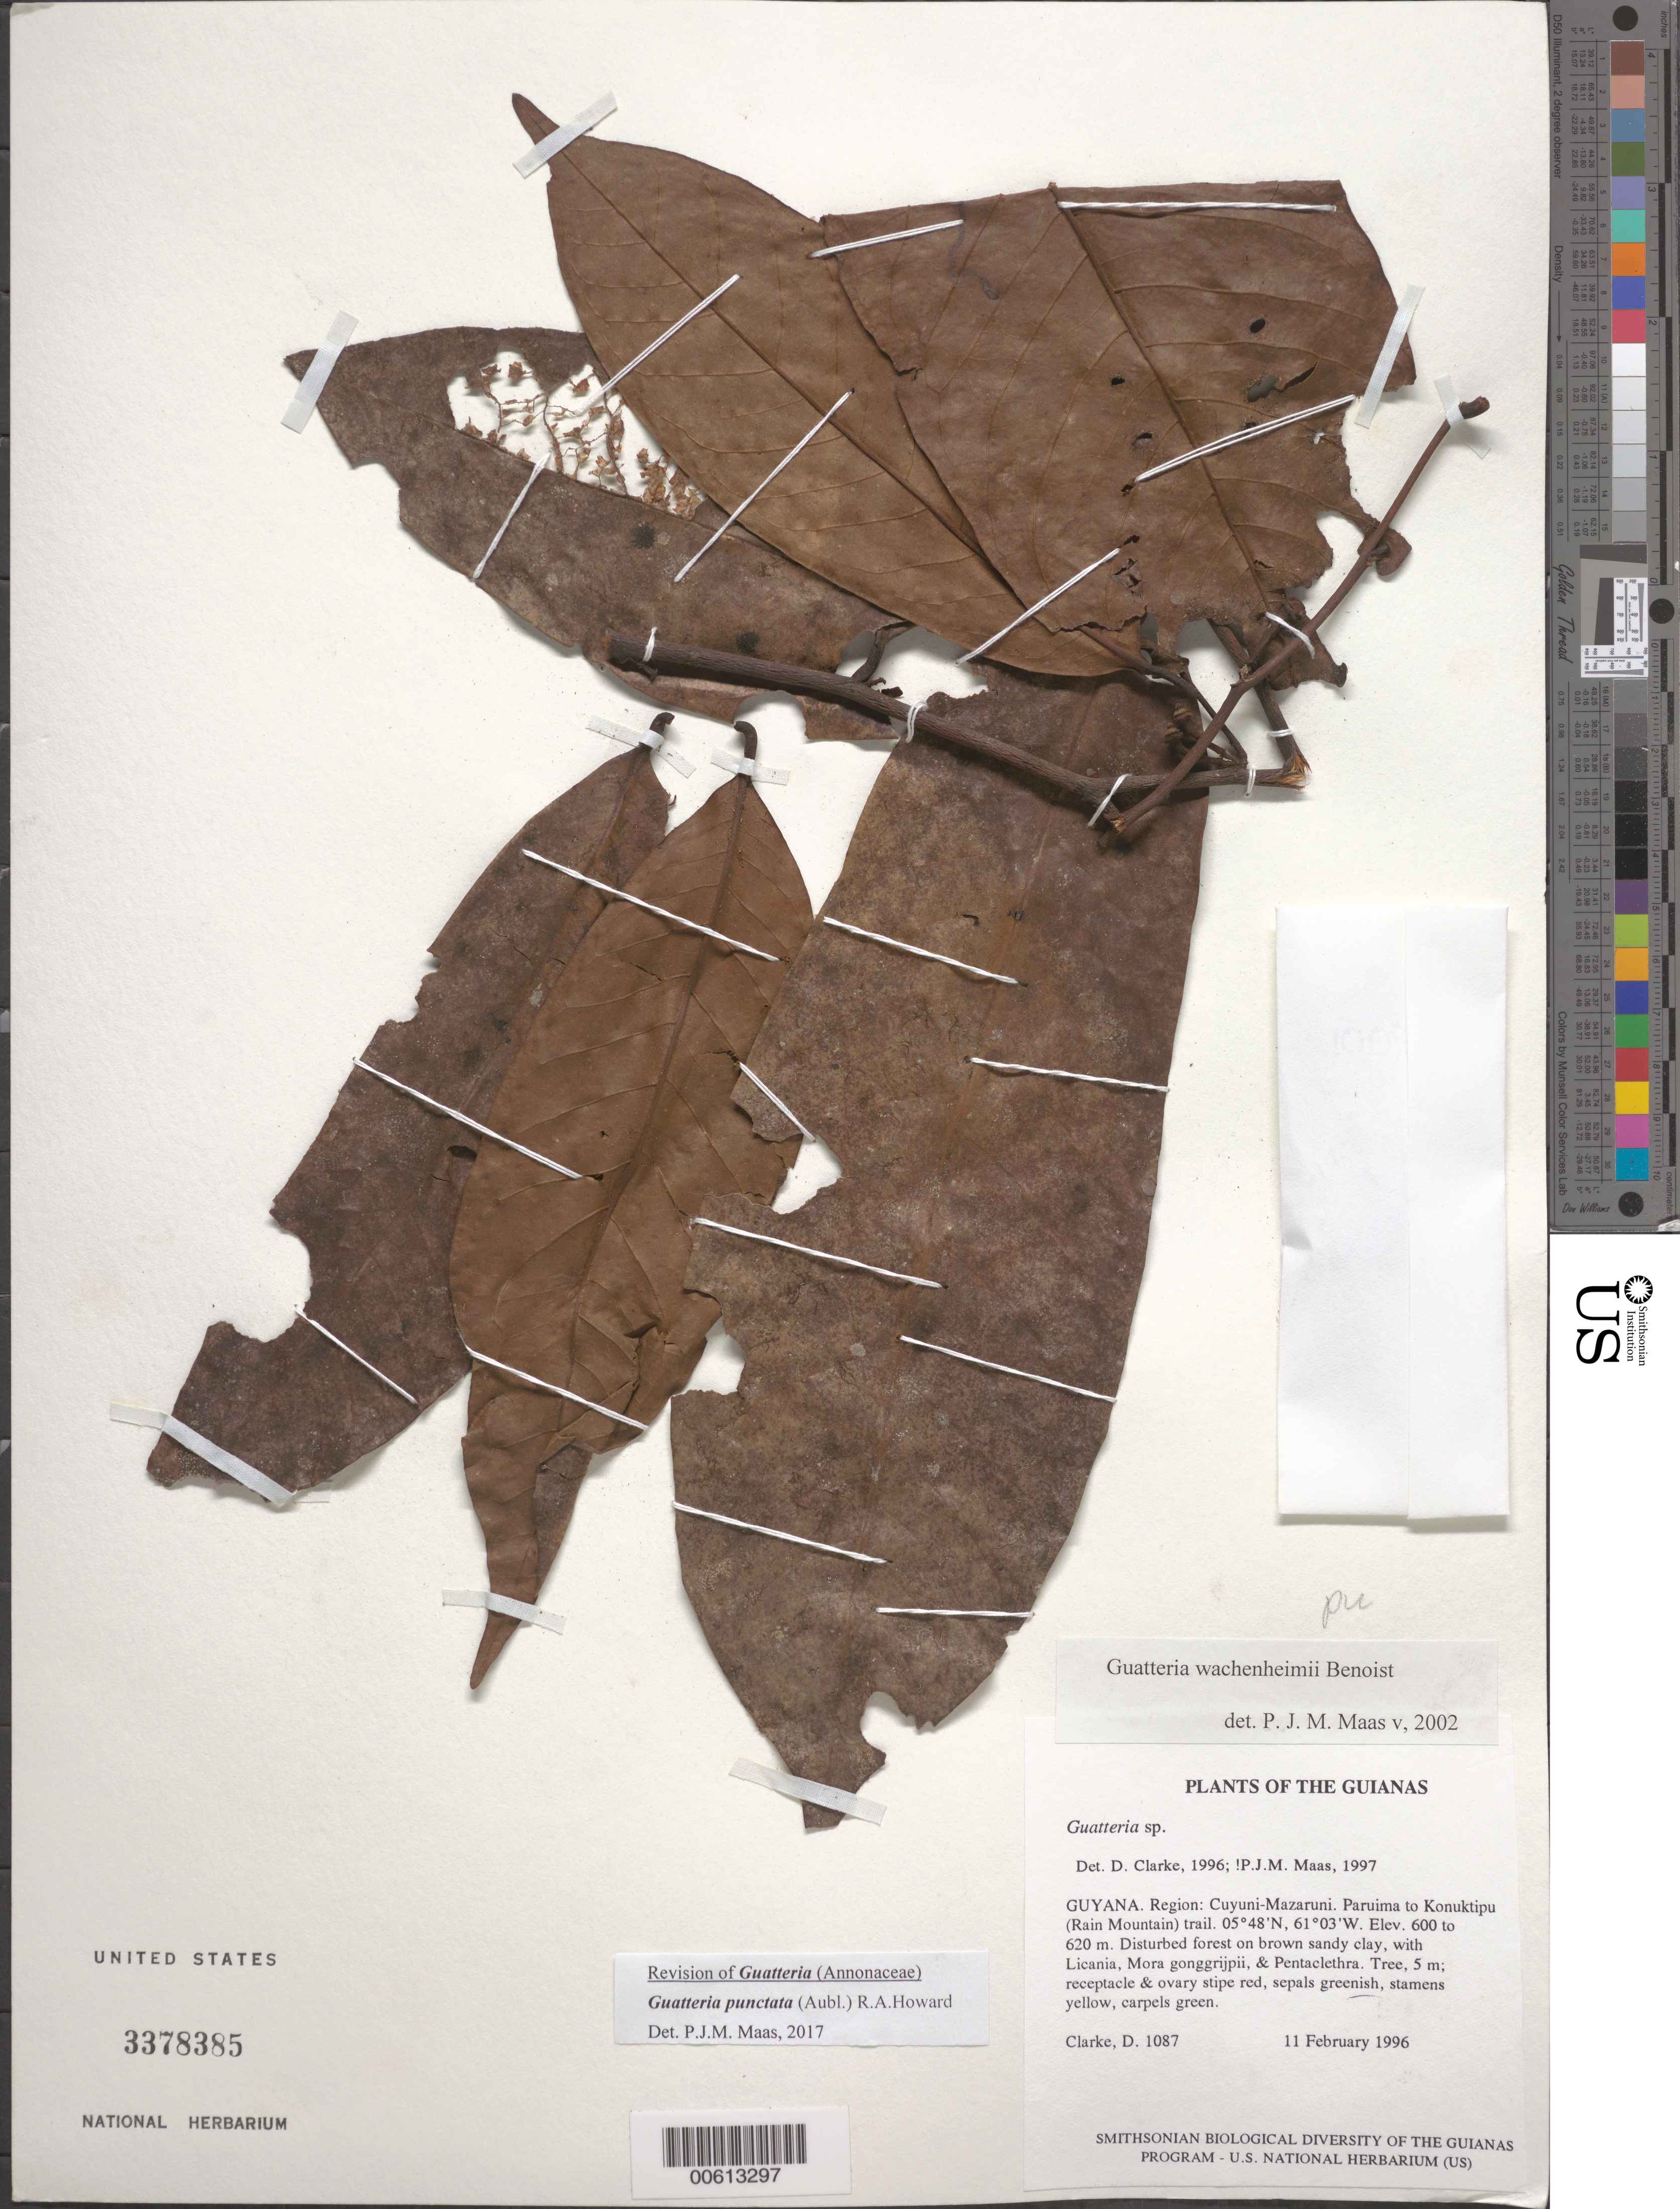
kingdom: Plantae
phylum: Tracheophyta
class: Magnoliopsida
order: Magnoliales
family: Annonaceae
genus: Guatteria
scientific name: Guatteria wachenheimii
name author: Benoist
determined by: Maas, Paul J. M.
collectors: H. D. Clarke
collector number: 1087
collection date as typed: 11 February 1996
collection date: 1996-02-11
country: Guyana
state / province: Cuyuni-Mazaruni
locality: Paruima to Konuktipu (Rain Mountain) trail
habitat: Disturbed forest on brown sandy clay, with Licania, Mora gonggrijpii, & Pentaclethra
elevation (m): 600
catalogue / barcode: US 3378385